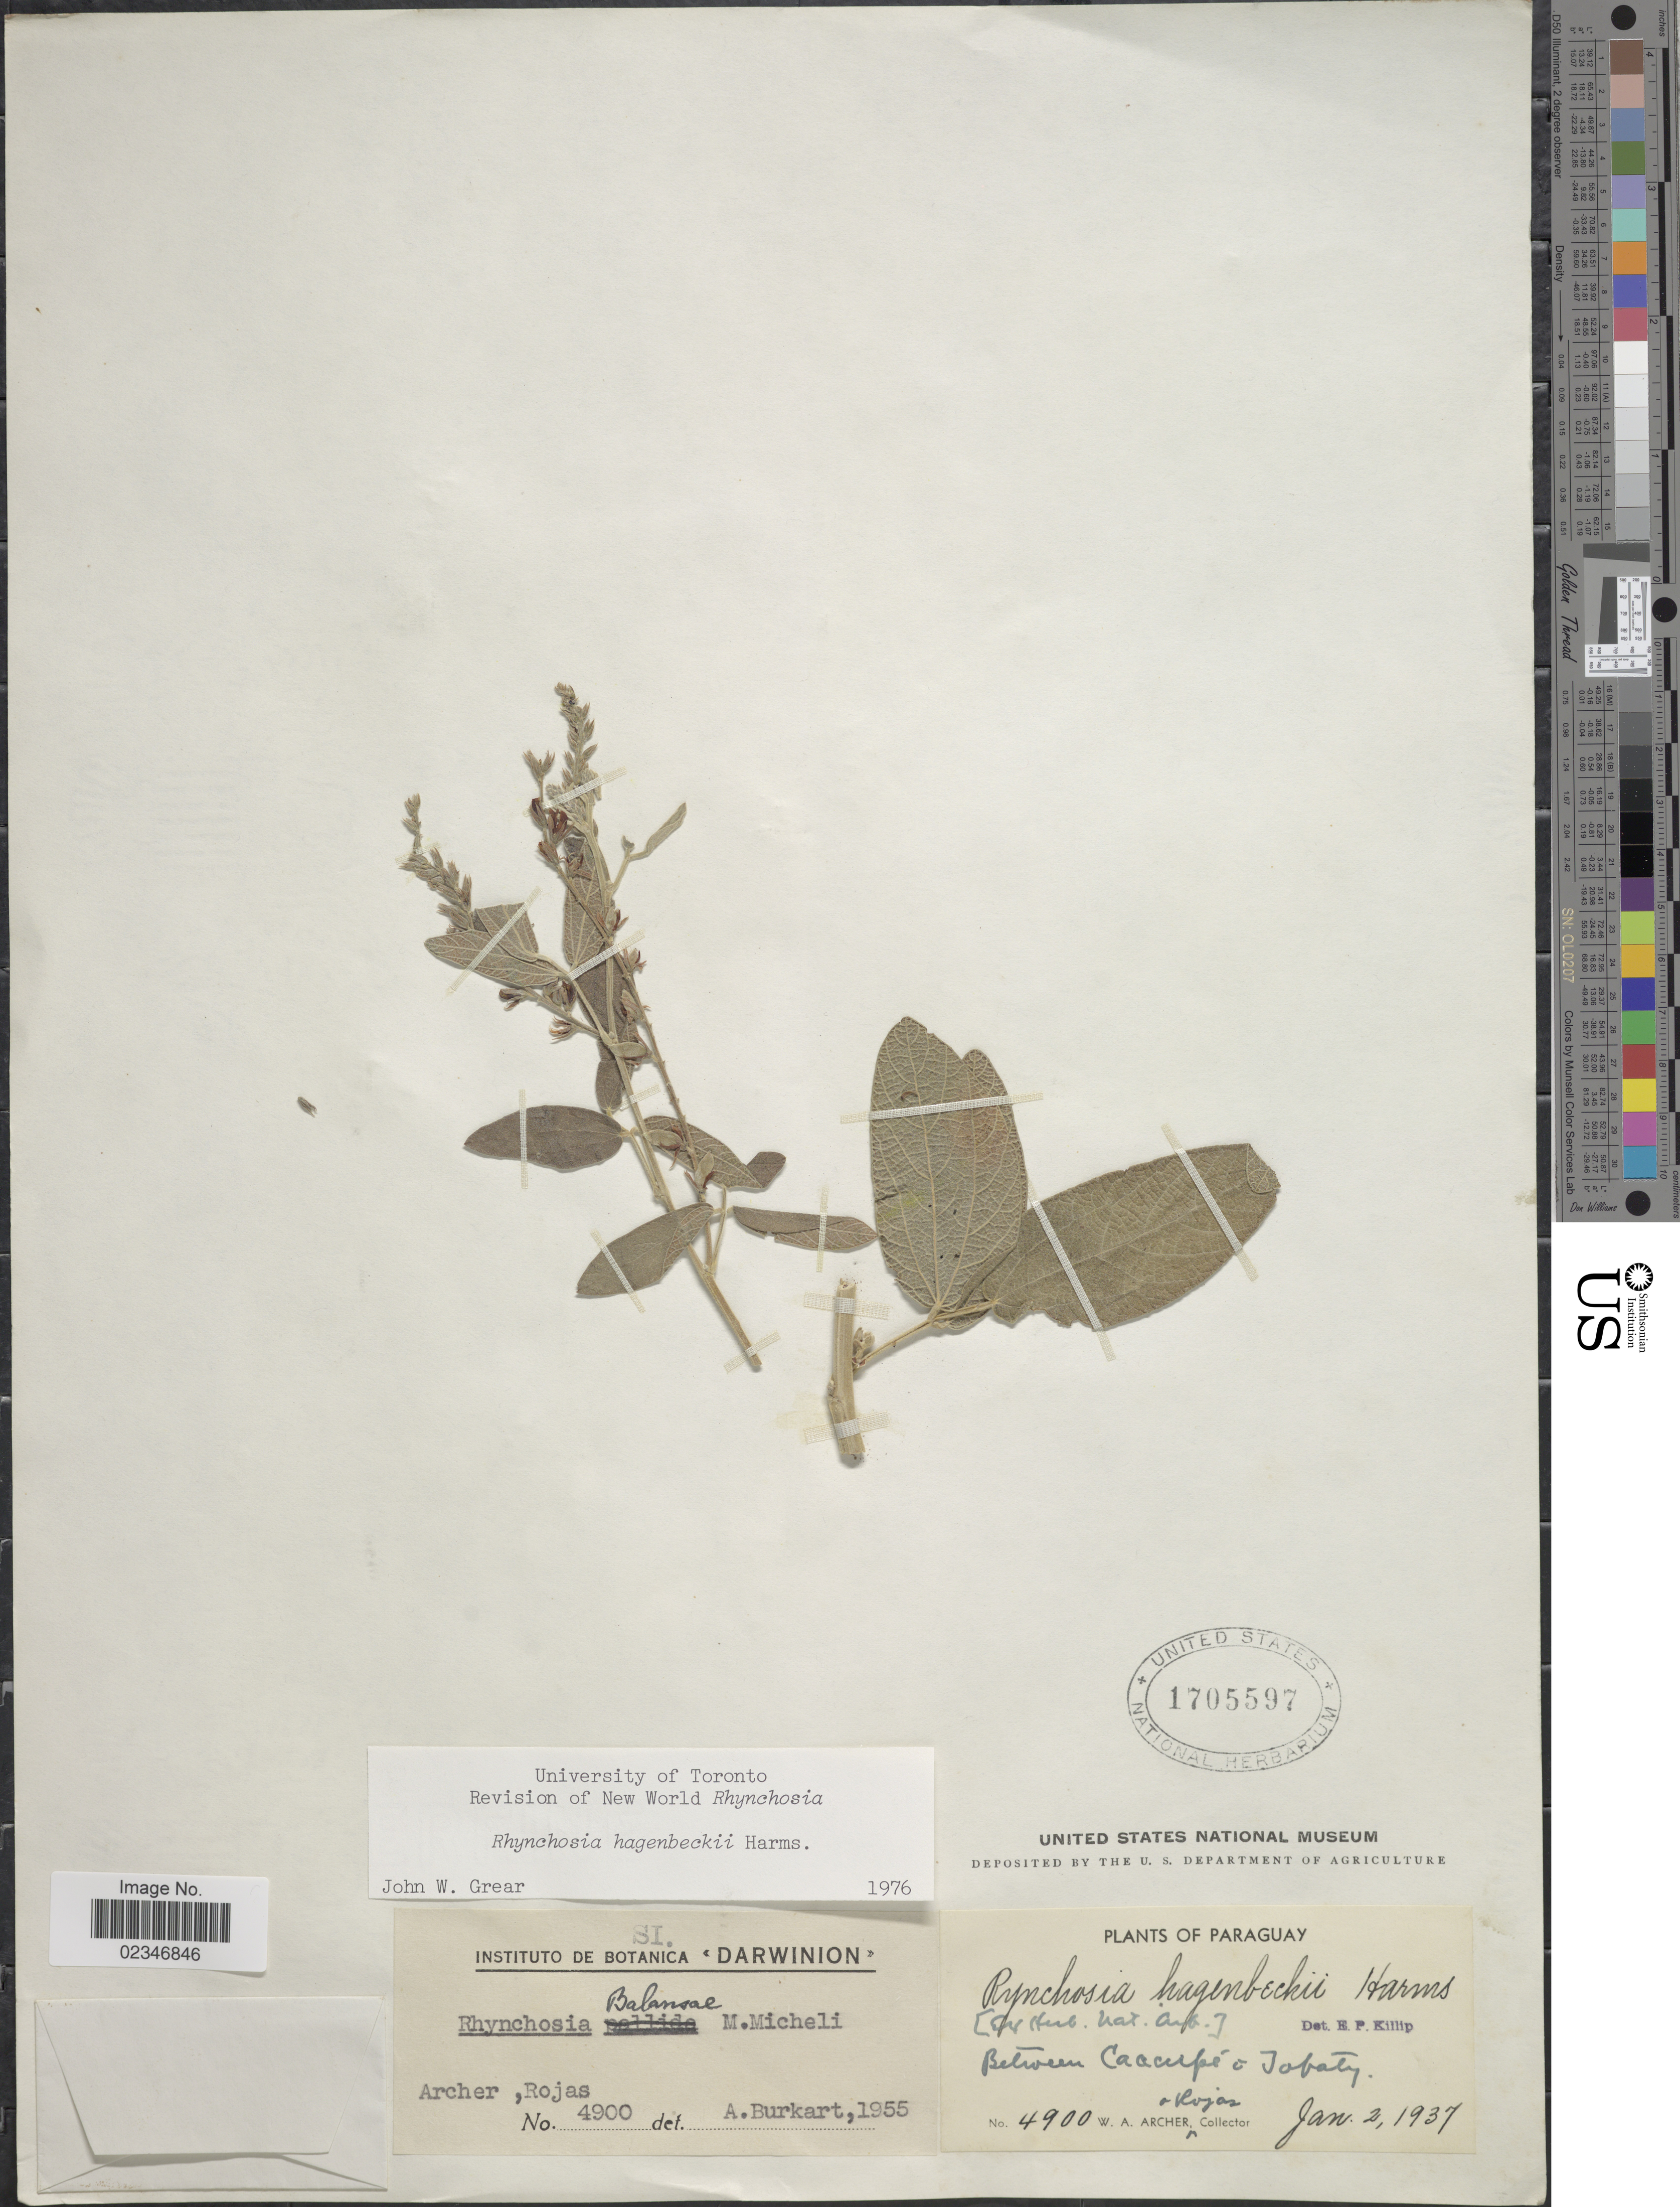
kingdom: Plantae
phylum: Tracheophyta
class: Magnoliopsida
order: Fabales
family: Fabaceae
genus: Rhynchosia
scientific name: Rhynchosia hagenbeckii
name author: Harms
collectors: W. A. Archer & Rojas, --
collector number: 4900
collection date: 1937-01-02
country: Paraguay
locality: Between Caacupé & Tobaty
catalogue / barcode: US 1705597